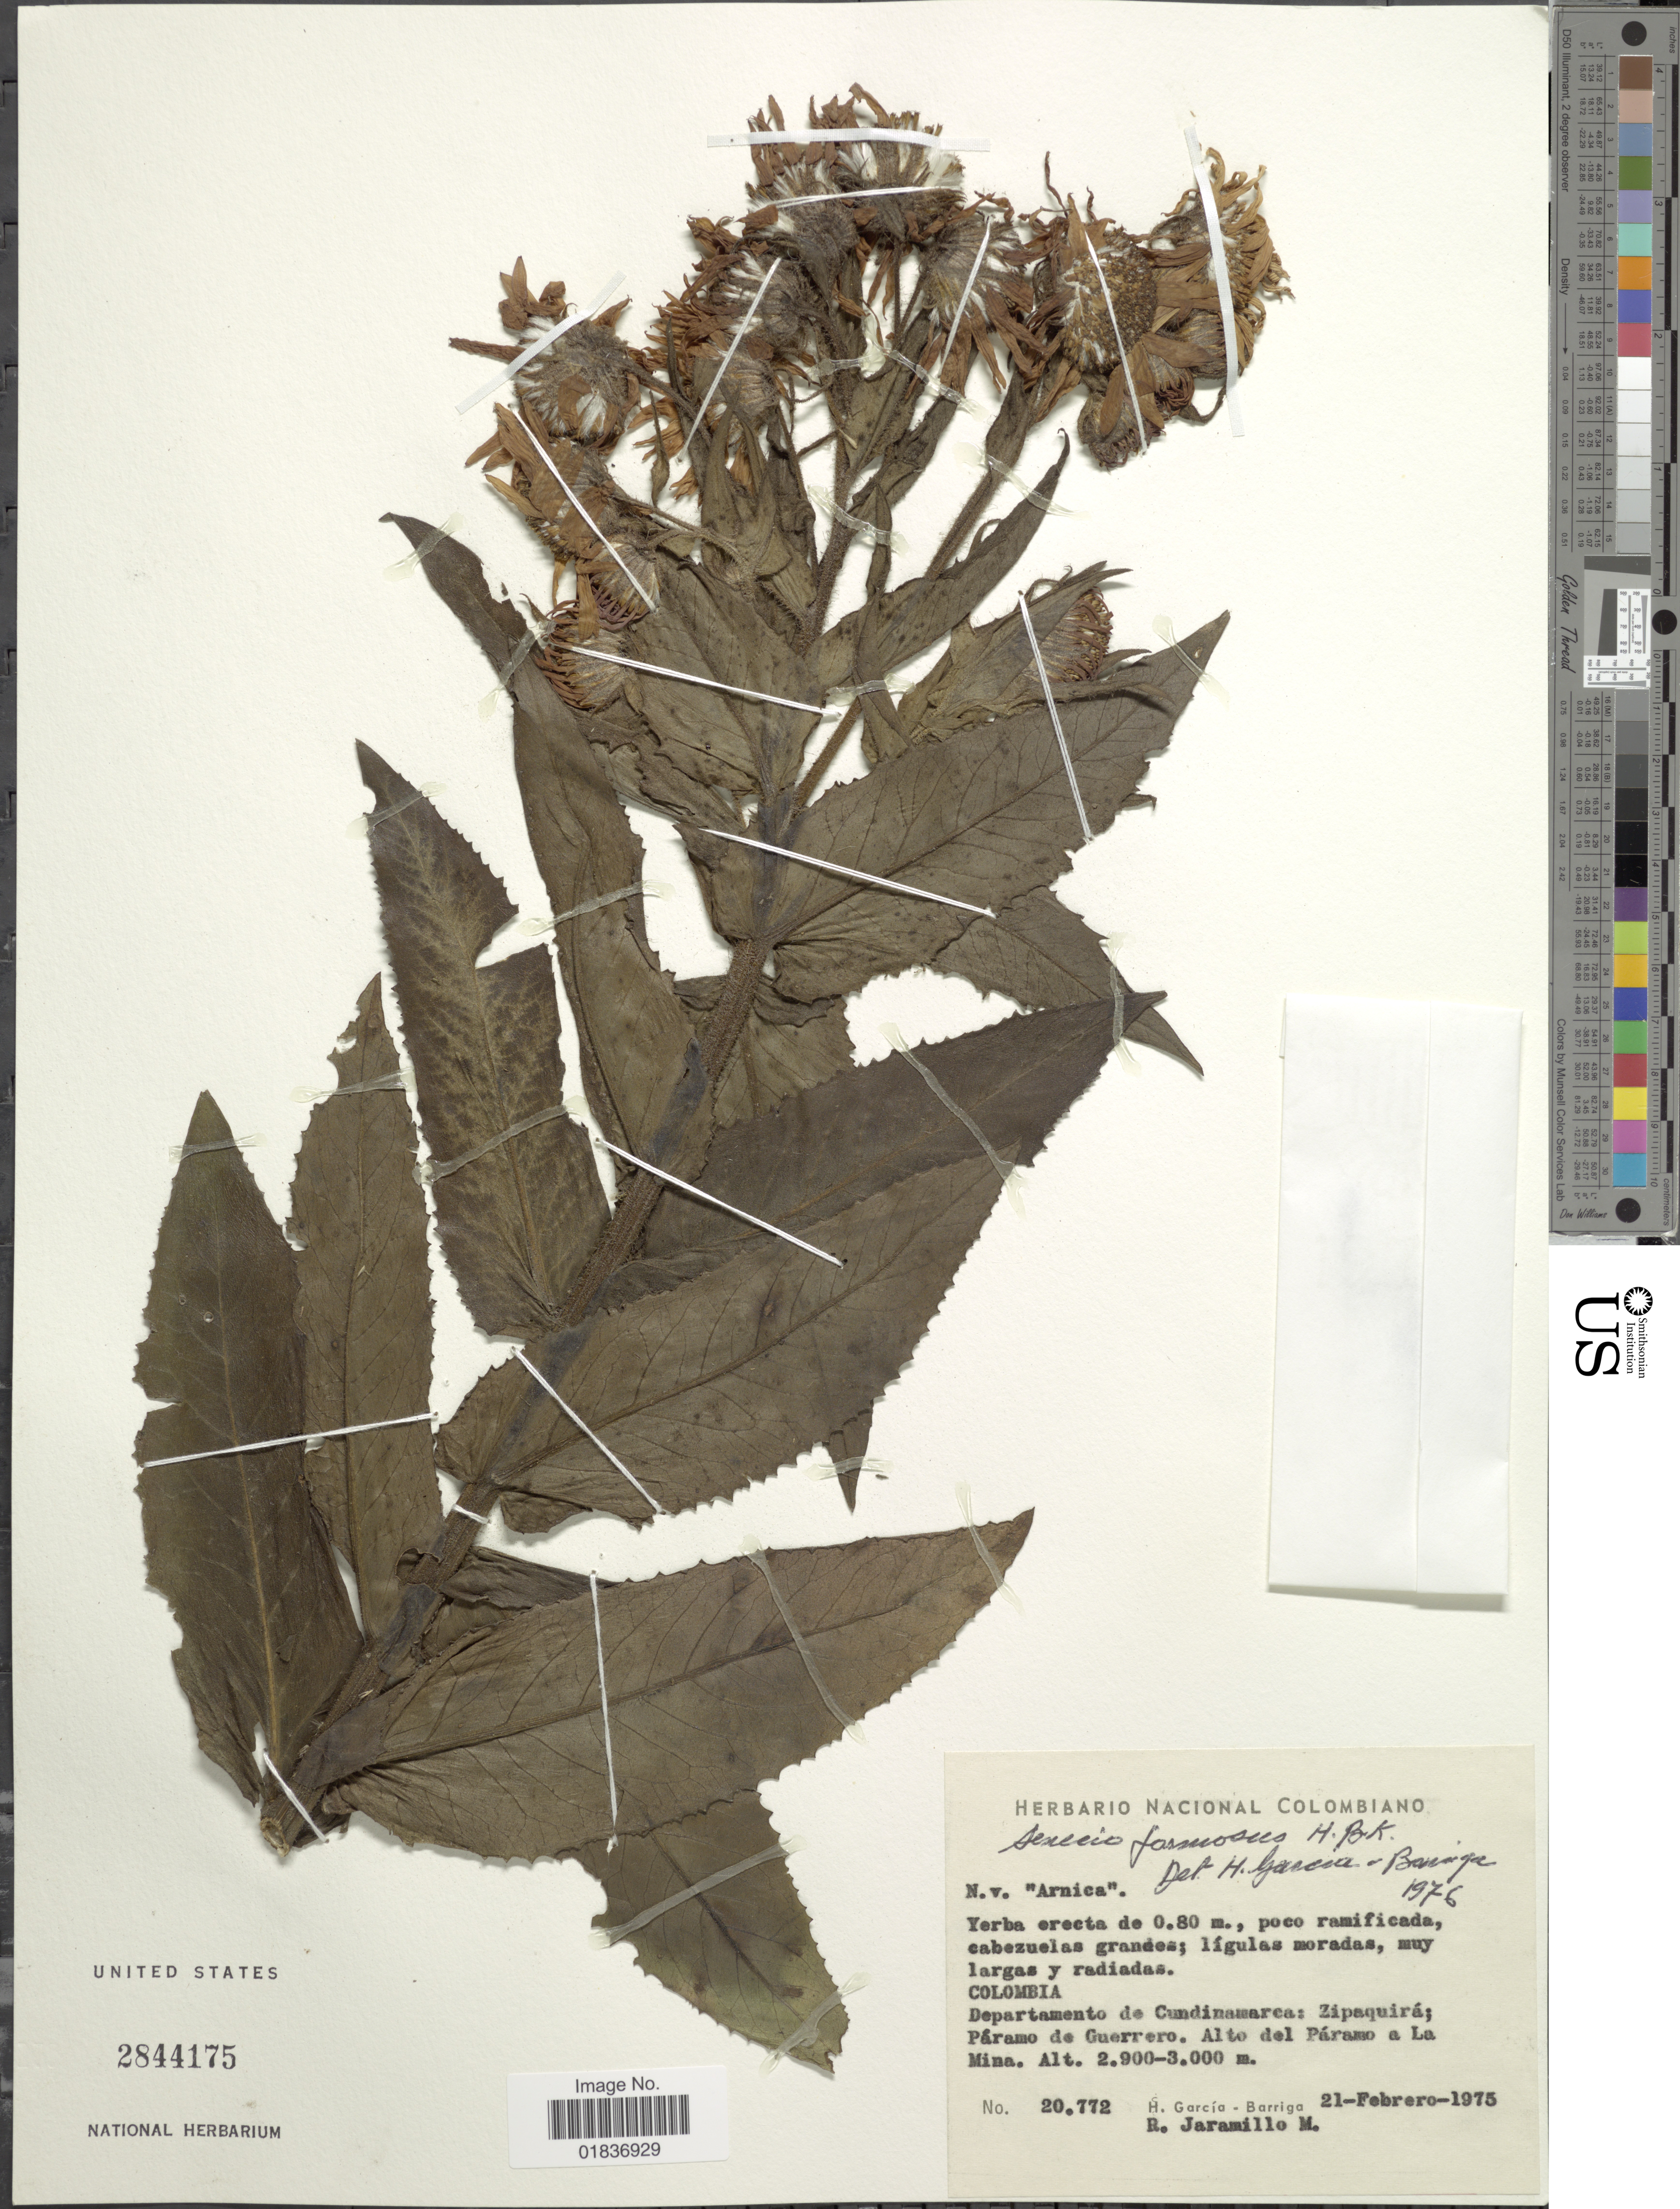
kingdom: Plantae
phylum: Tracheophyta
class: Magnoliopsida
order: Asterales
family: Asteraceae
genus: Senecio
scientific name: Senecio wedglacialis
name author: Cuatrec.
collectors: H. García Barriga & R. Jaramillo M.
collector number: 20772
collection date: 1975-02-21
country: Colombia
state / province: Cundinamarca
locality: Departamento de Cundinamarca: Zipaquira; Paramo de Guerrero. Alto del Paramo a La Mina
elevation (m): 2900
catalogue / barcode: US 2844175